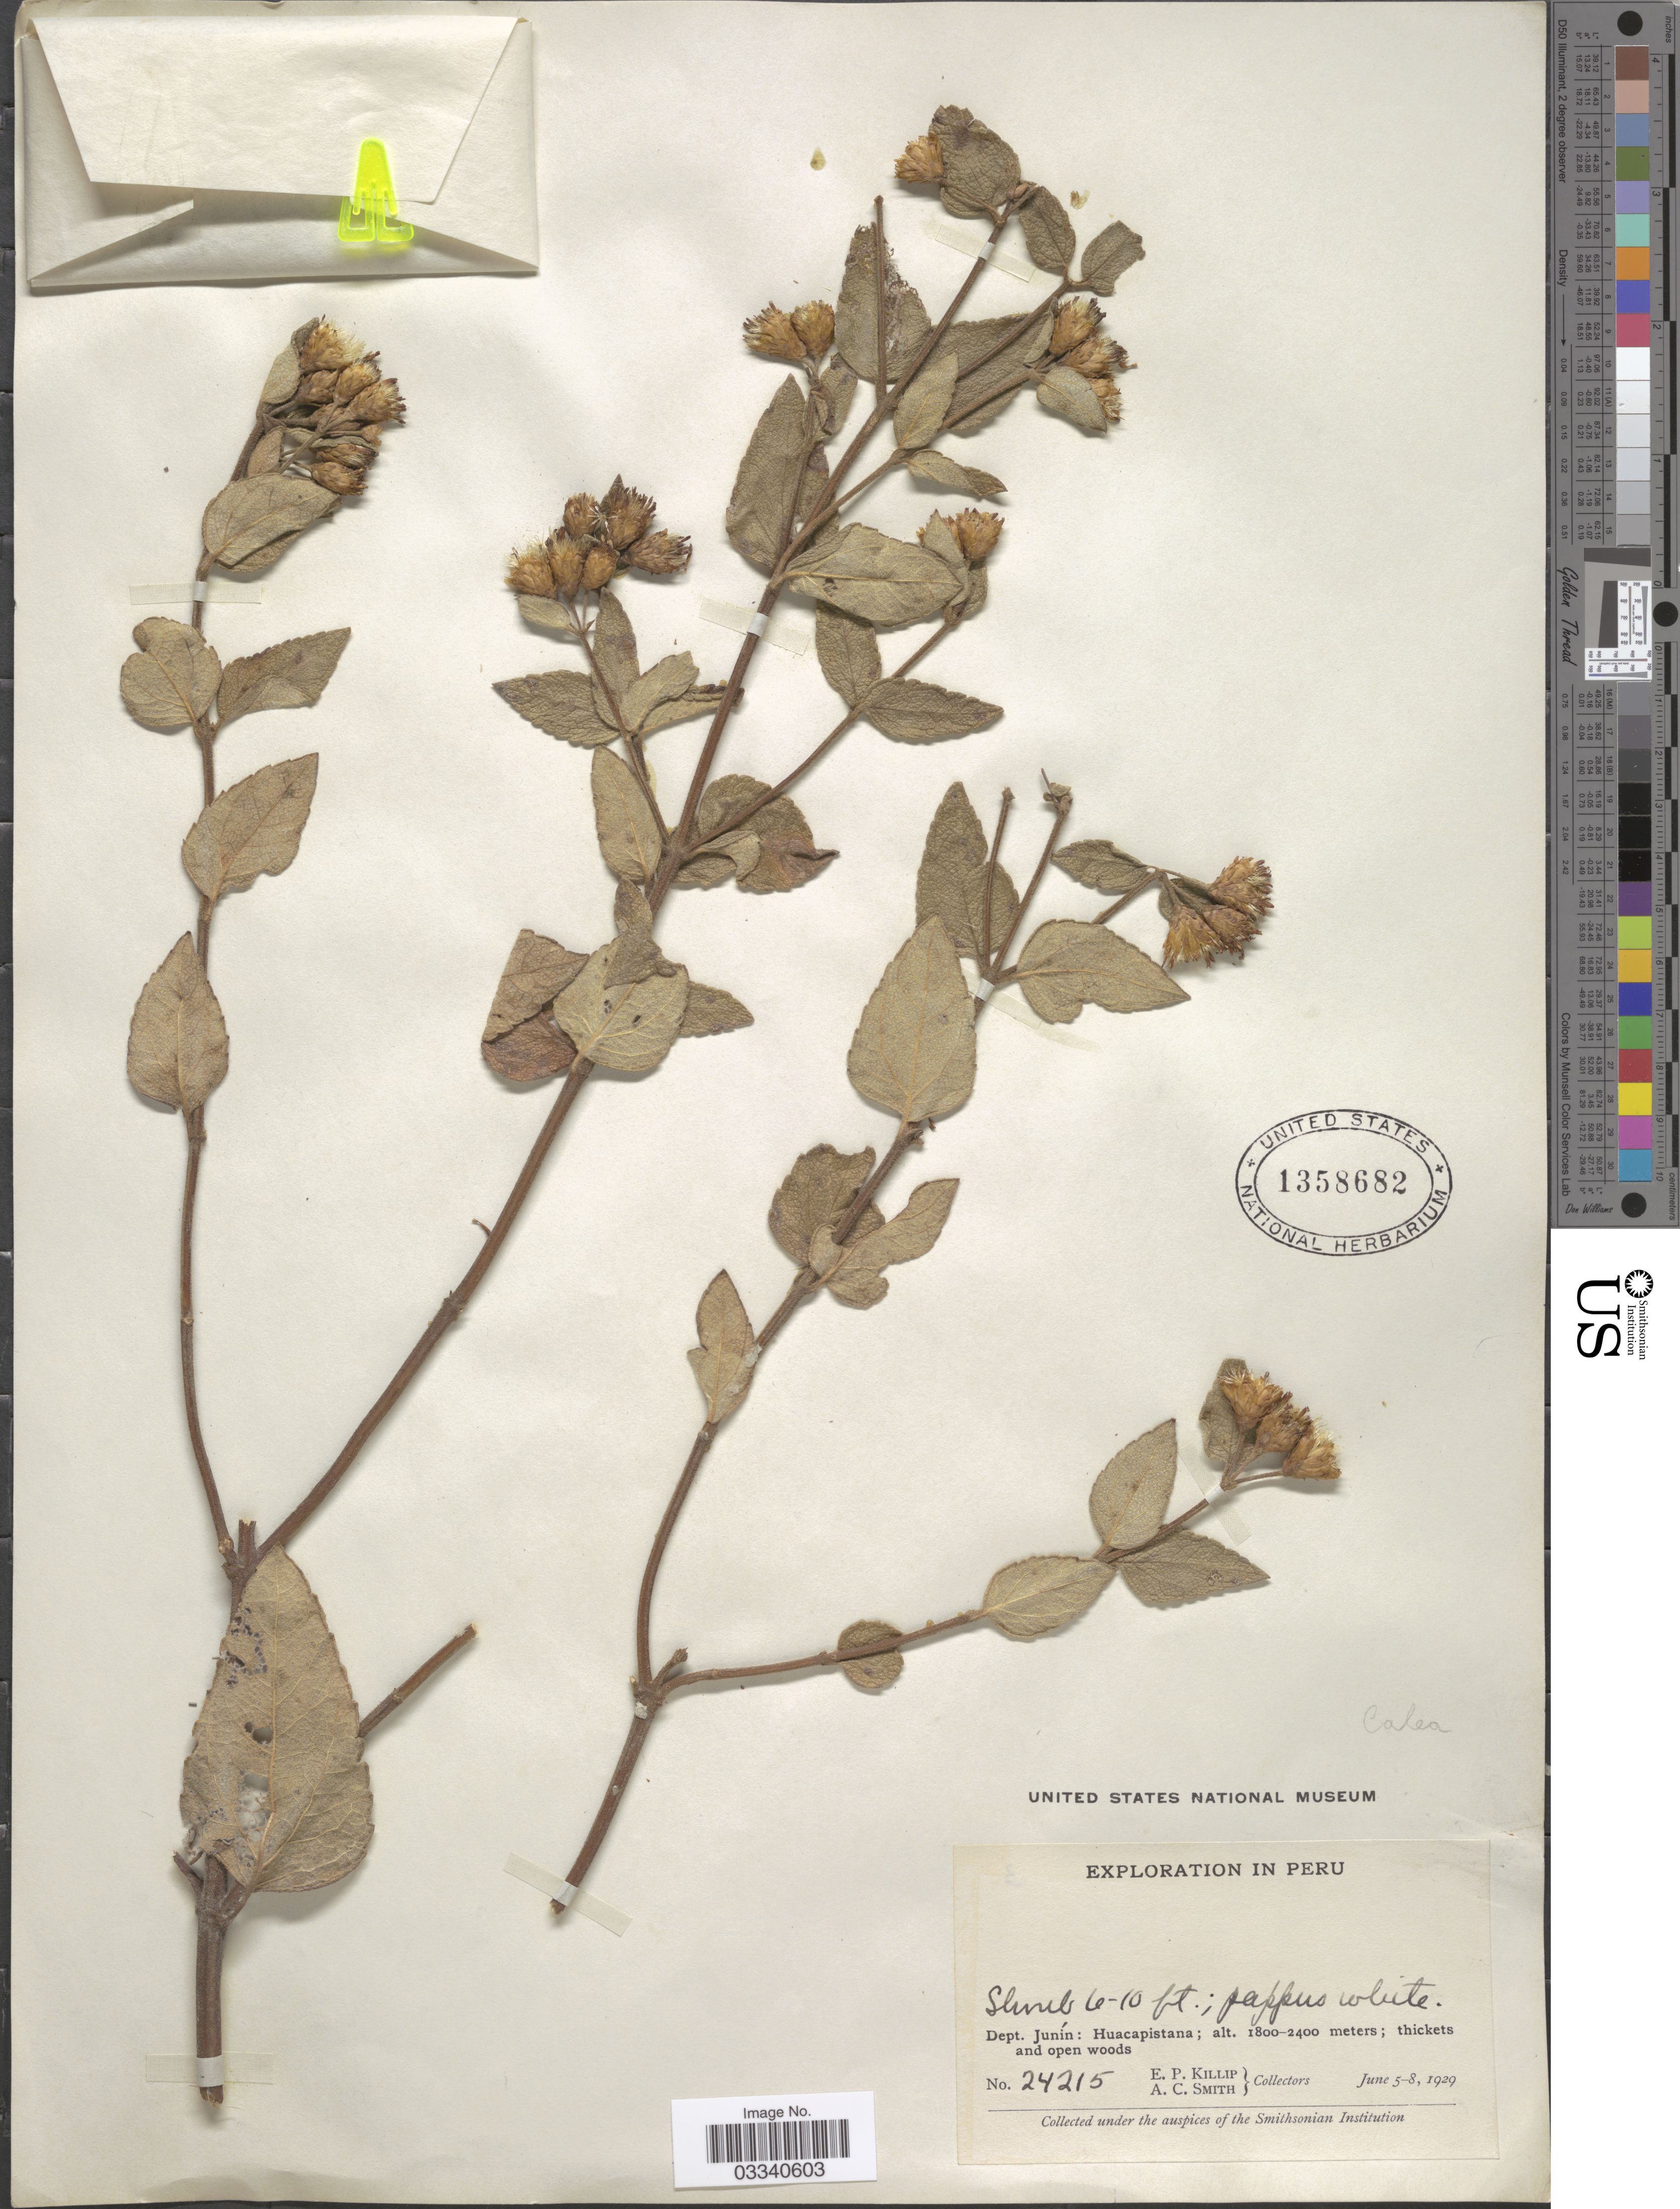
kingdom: Plantae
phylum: Tracheophyta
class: Magnoliopsida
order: Asterales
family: Asteraceae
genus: Calea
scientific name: Calea sp.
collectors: E. P. Killip & A. C. Smith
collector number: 24215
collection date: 1929-06-05/1929-06-08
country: Peru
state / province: Junín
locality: Dept. Junín: Huacapistana.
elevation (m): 1800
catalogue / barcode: US 1358682